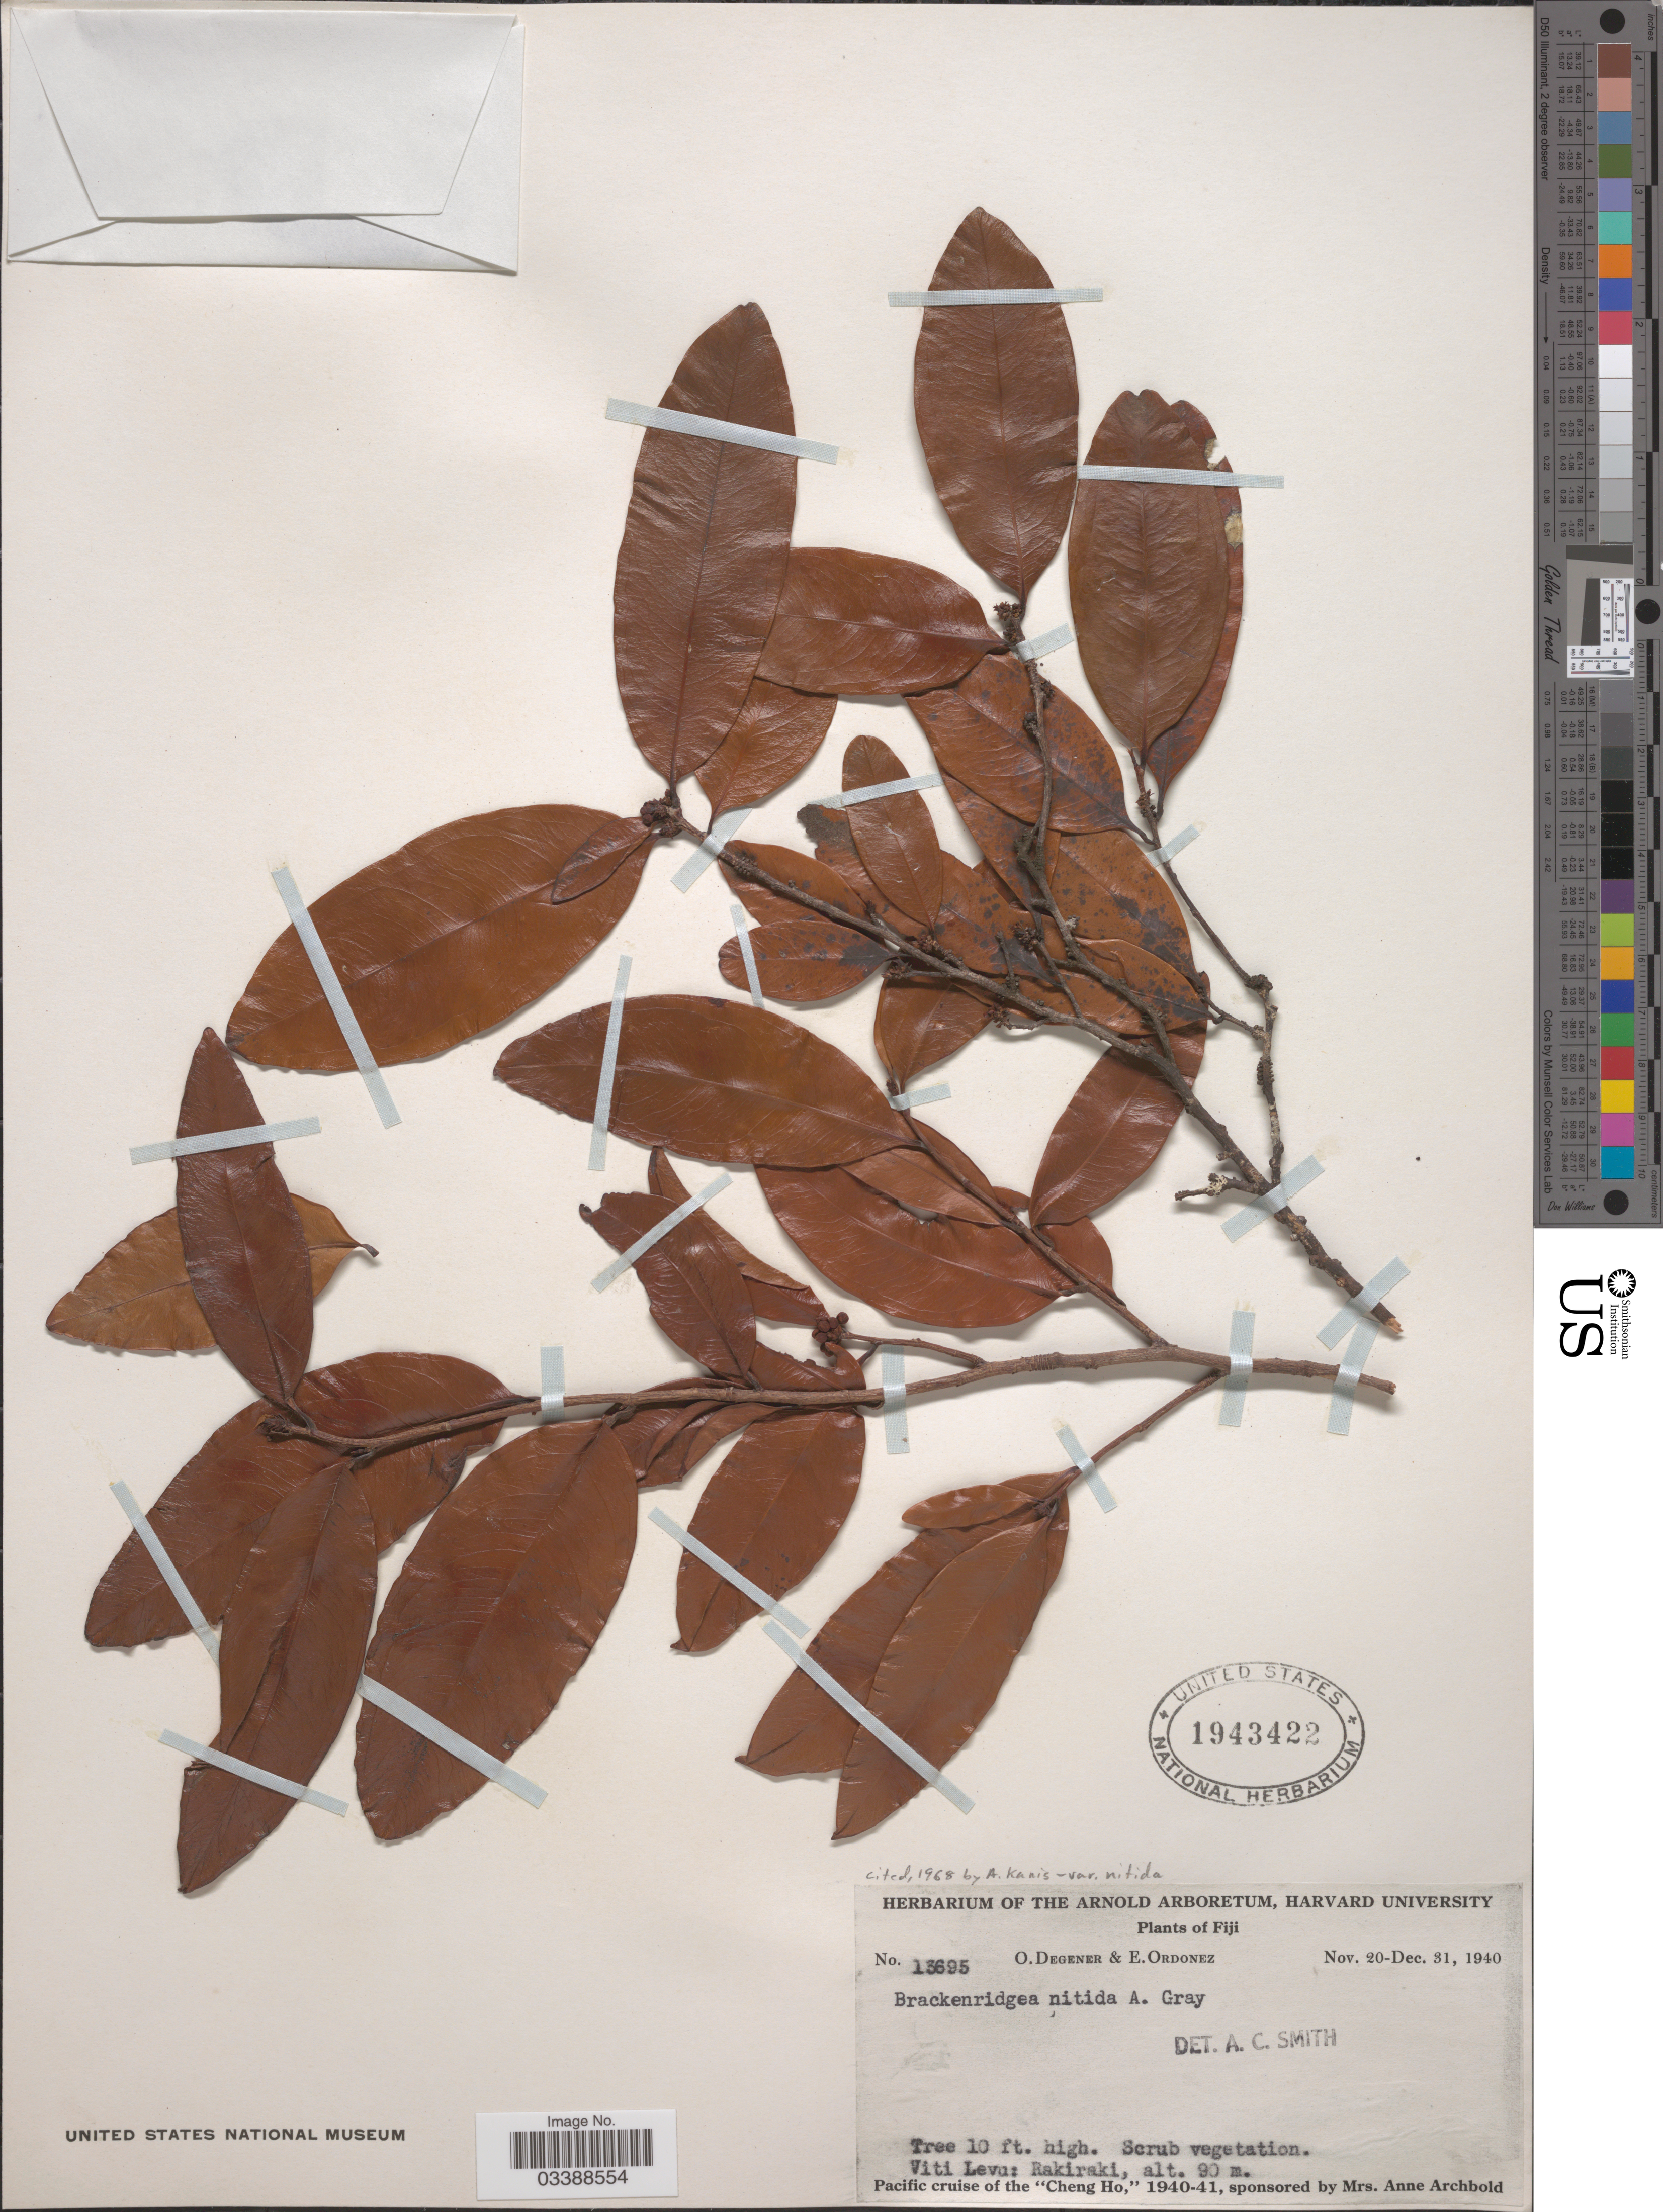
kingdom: Plantae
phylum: Tracheophyta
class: Magnoliopsida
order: Malpighiales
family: Ochnaceae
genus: Brackenridgea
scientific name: Brackenridgea nitida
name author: A. Gray in Wilkes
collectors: O. Degener & E. Ordonez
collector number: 13695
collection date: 1940-11-20/1940-12-31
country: Fiji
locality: Viti Levu: Rakiraki.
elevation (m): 90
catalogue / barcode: US 1943422